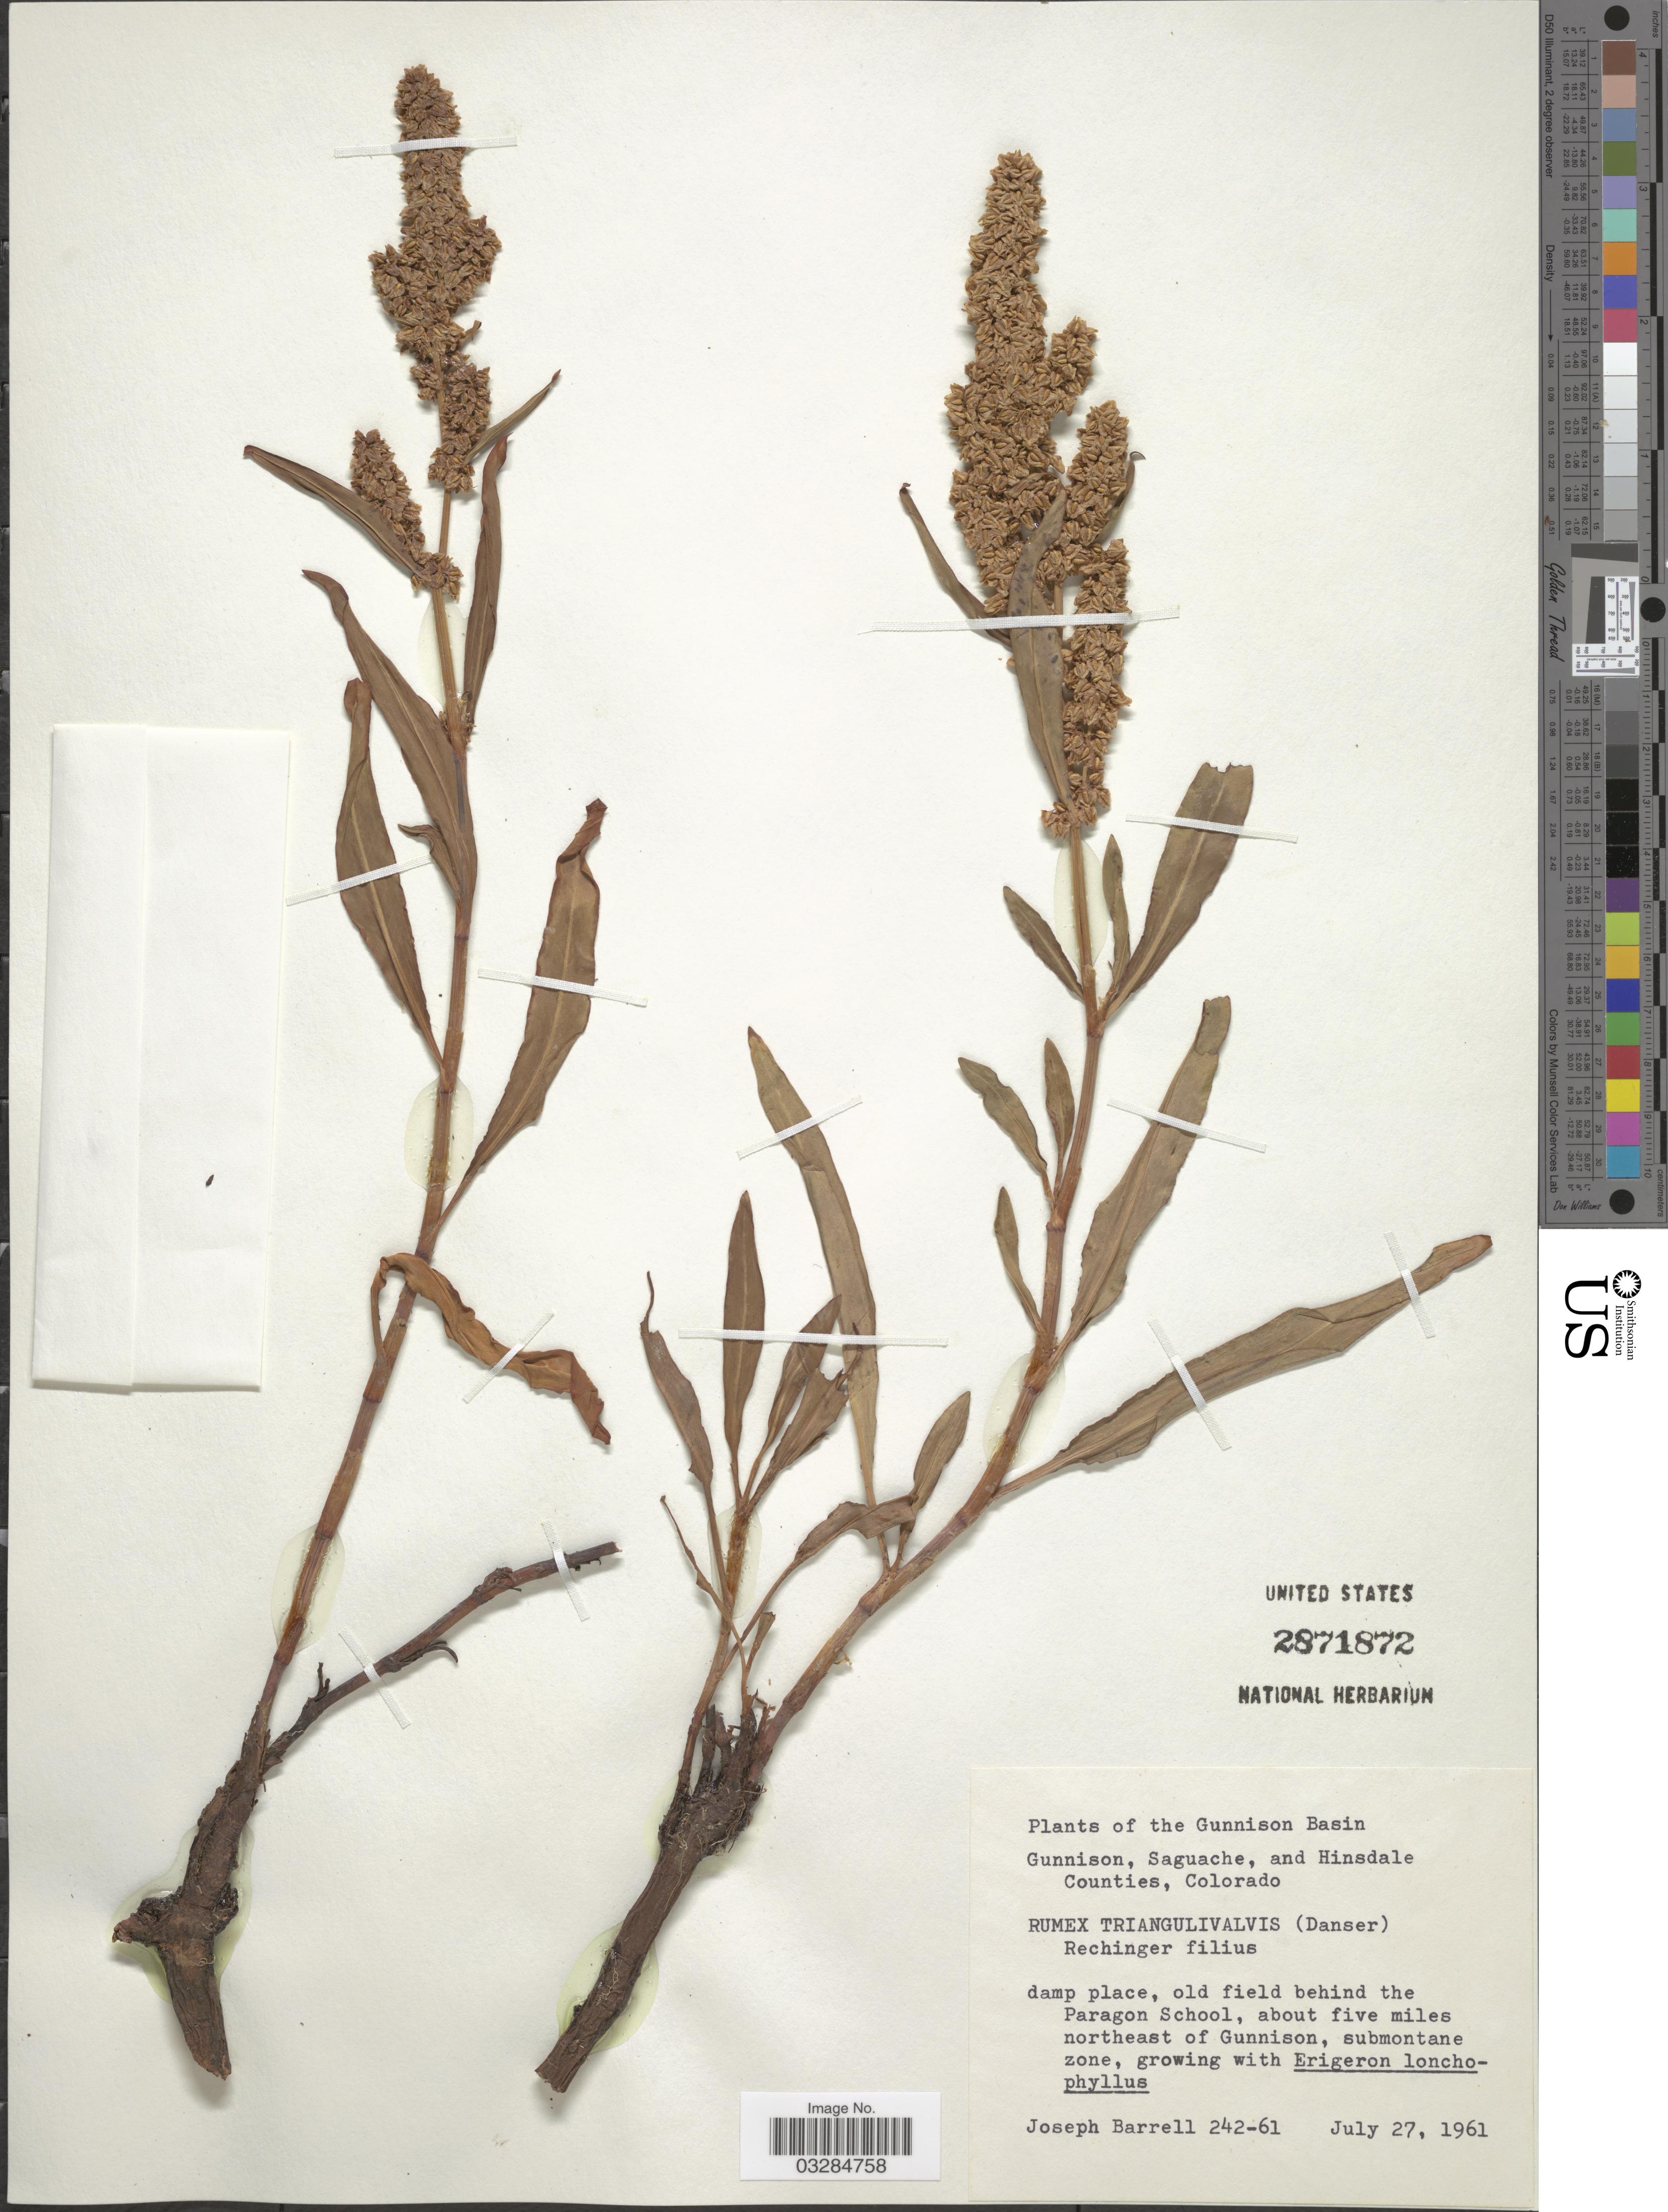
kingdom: Plantae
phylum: Tracheophyta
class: Magnoliopsida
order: Caryophyllales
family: Polygonaceae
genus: Rumex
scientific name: Rumex triangulivalvis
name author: (Danser) Rech. f.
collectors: J. Barrell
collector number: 242-61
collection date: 1961-07-27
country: United States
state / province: Colorado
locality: The Gunnison Basin. Old field behind the Paragon School, about five miles northeast of Gunnison.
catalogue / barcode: US 2871872